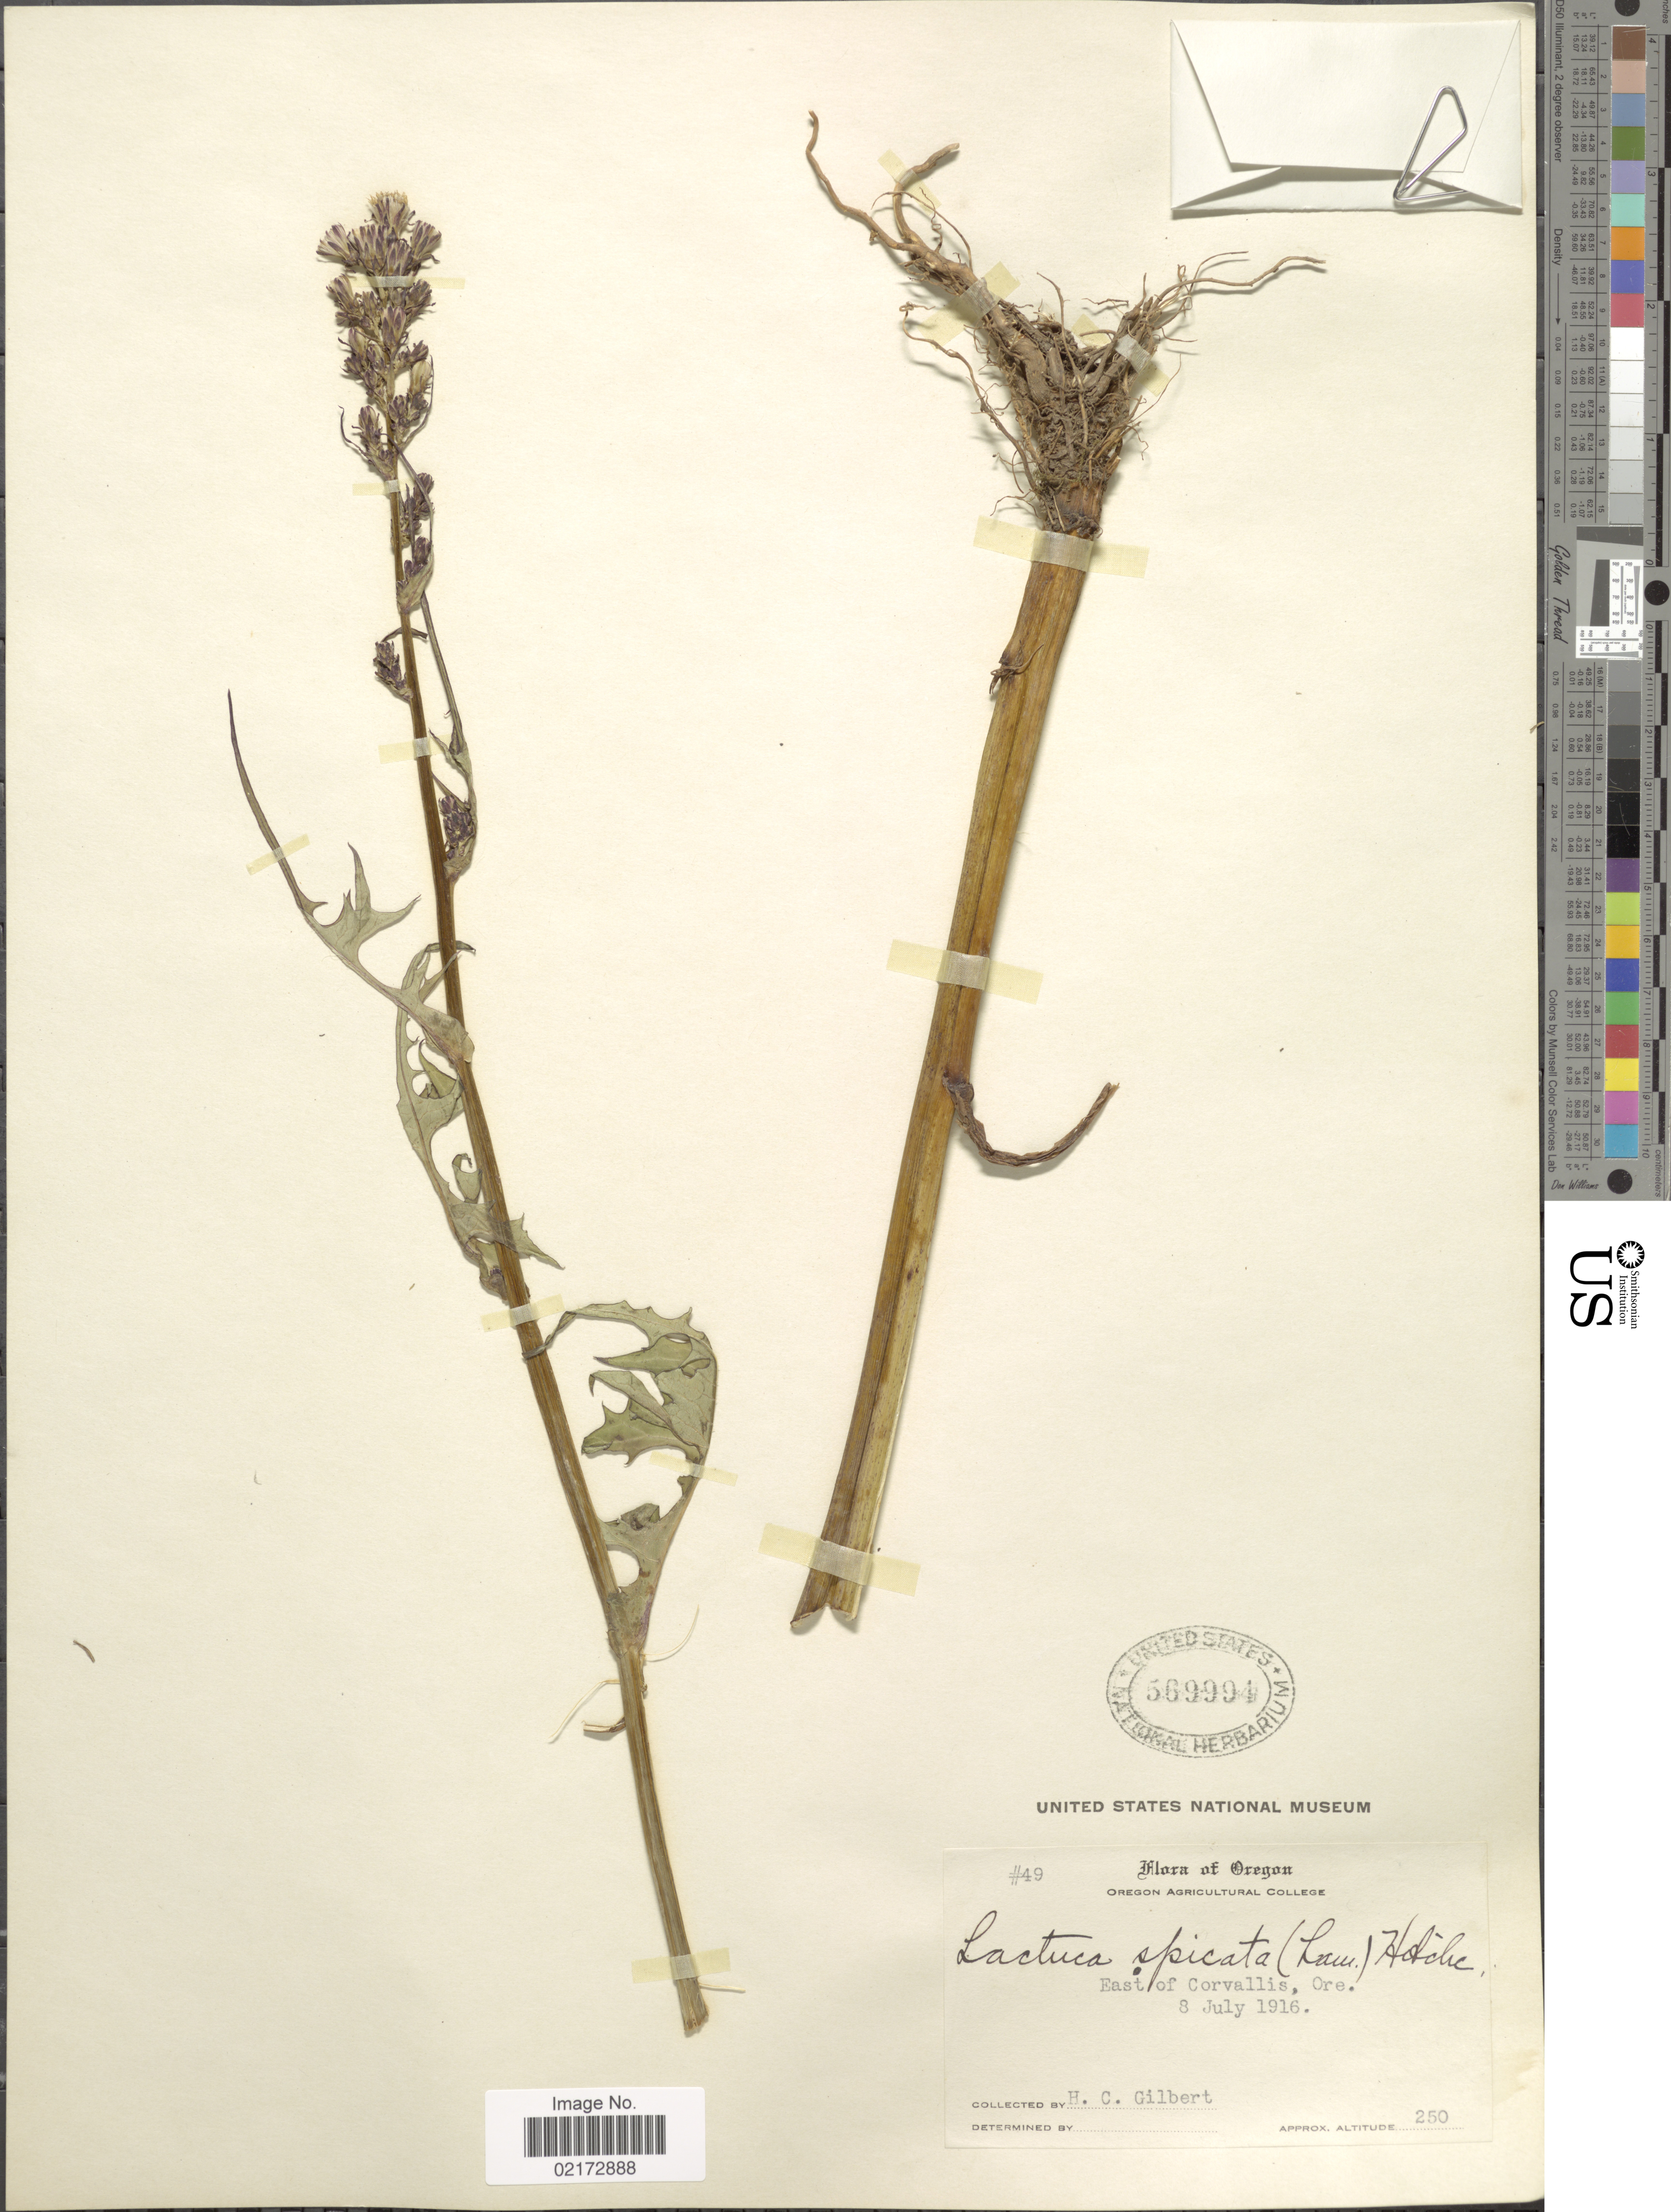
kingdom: Plantae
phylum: Tracheophyta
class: Magnoliopsida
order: Asterales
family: Asteraceae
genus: Lactuca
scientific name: Lactuca biennis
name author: (Moench) Fernald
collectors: H. Gilbert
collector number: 49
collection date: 1916-07-08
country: United States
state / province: Oregon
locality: East of Corvallis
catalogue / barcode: US 569994